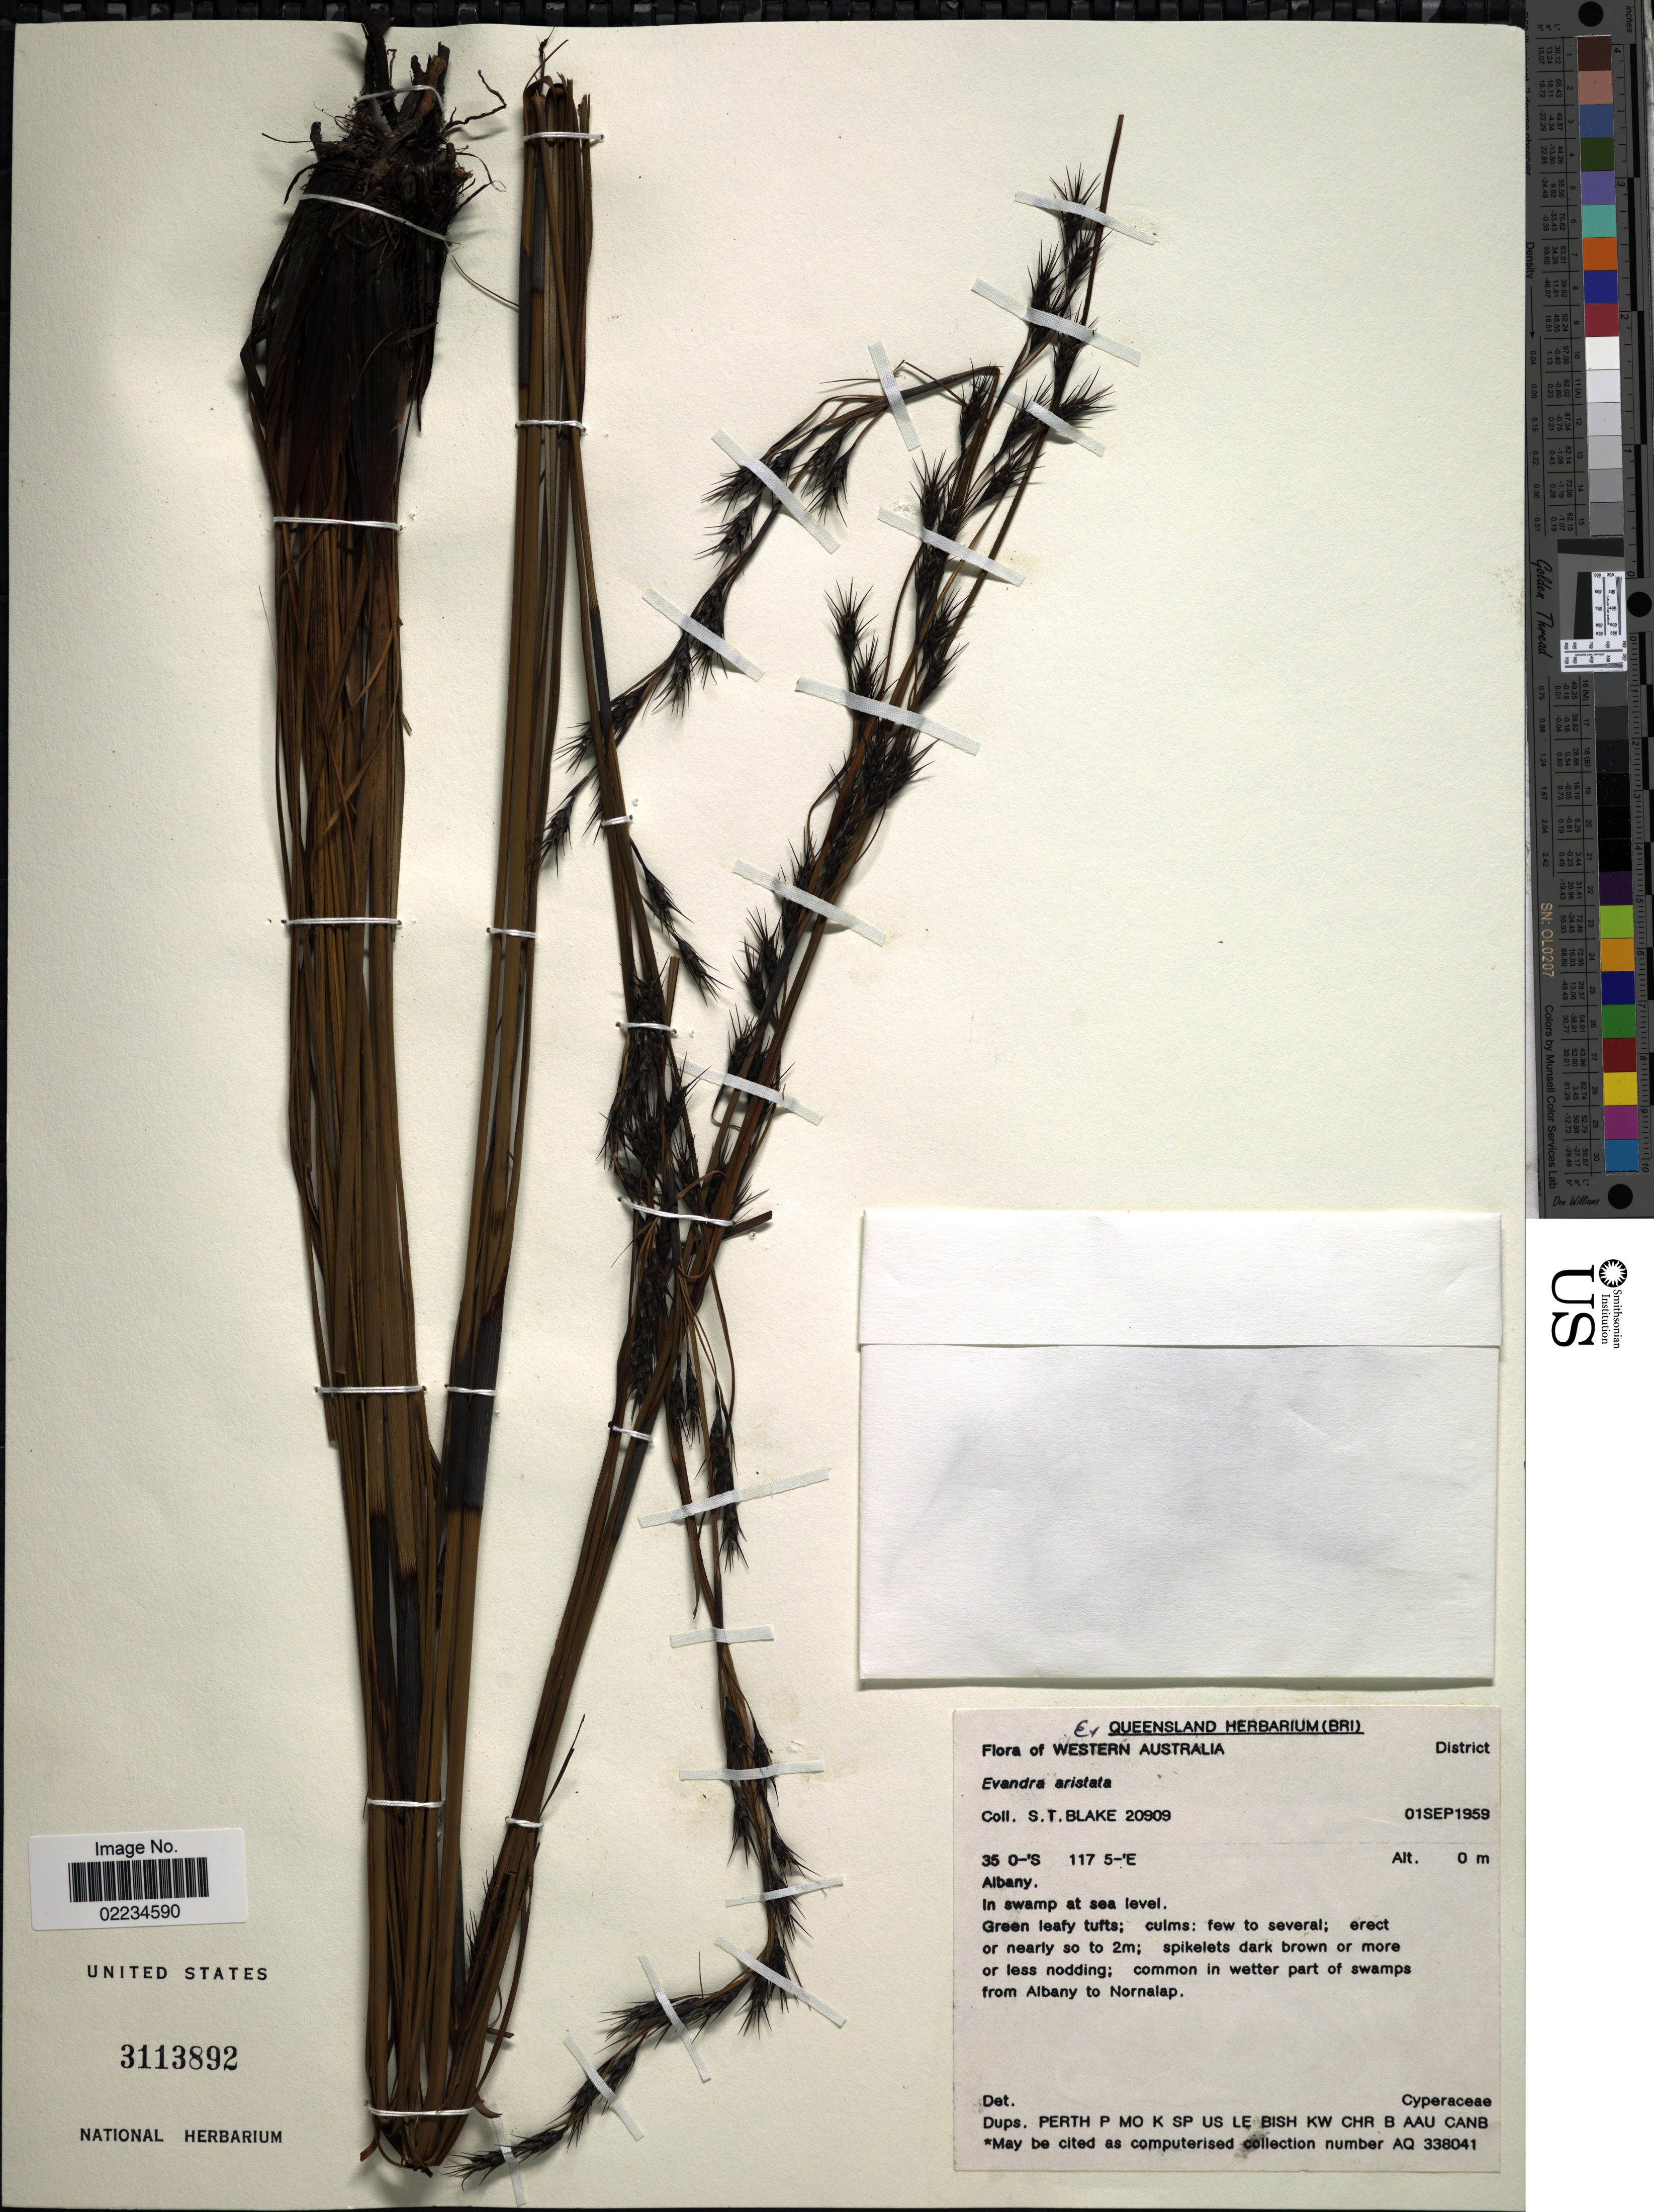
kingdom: Plantae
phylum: Tracheophyta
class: Liliopsida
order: Poales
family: Cyperaceae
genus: Evandra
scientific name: Evandra aristata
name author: R. Br.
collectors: S. T. Blake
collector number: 20909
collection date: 1959-09-01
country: Australia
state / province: Western Australia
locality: Western Australia District, Albany, In swamp at sea level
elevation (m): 0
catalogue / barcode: US 3113892